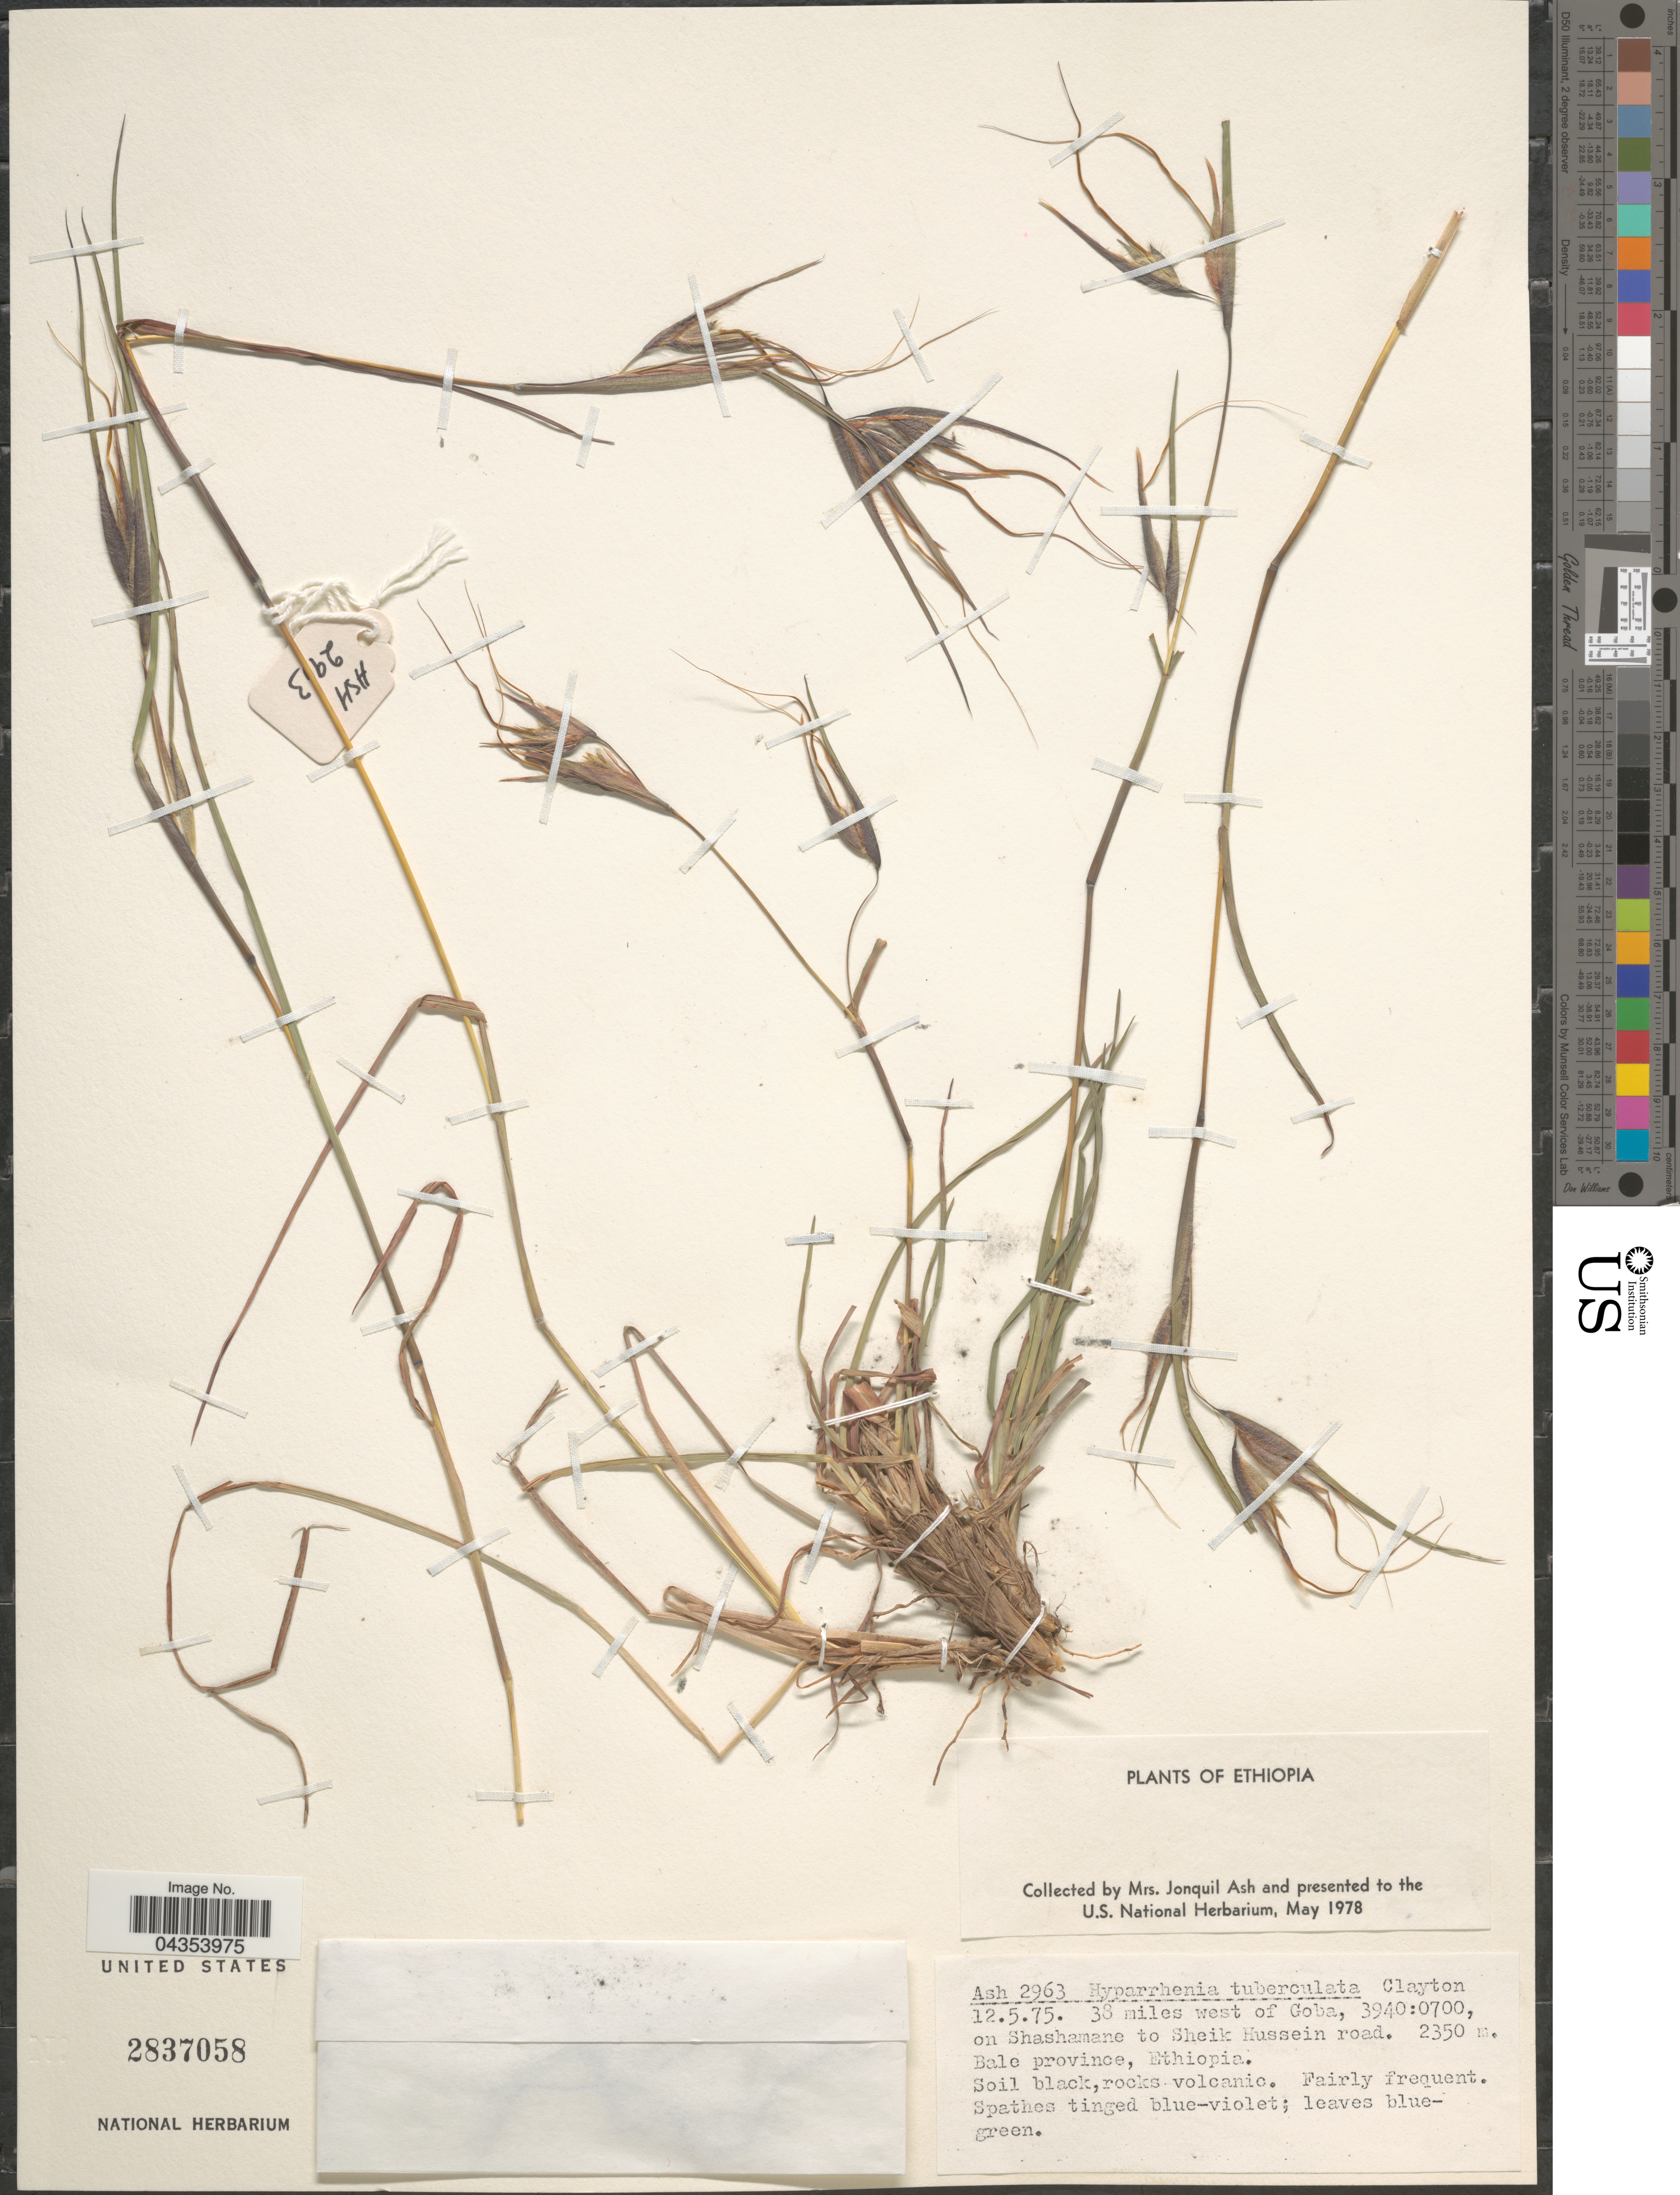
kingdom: Plantae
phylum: Tracheophyta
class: Liliopsida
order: Poales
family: Poaceae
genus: Hyparrhenia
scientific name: Hyparrhenia tuberculata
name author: Clayton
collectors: J. Ash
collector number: Ash 2963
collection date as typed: Transcribed d/m/y: 12/5/75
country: Ethiopia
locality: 38 miles west of Goba, 3940:0700, on Shashamane to Sheik Hussein road. Bale province.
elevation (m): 2350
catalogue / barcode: US 2837058